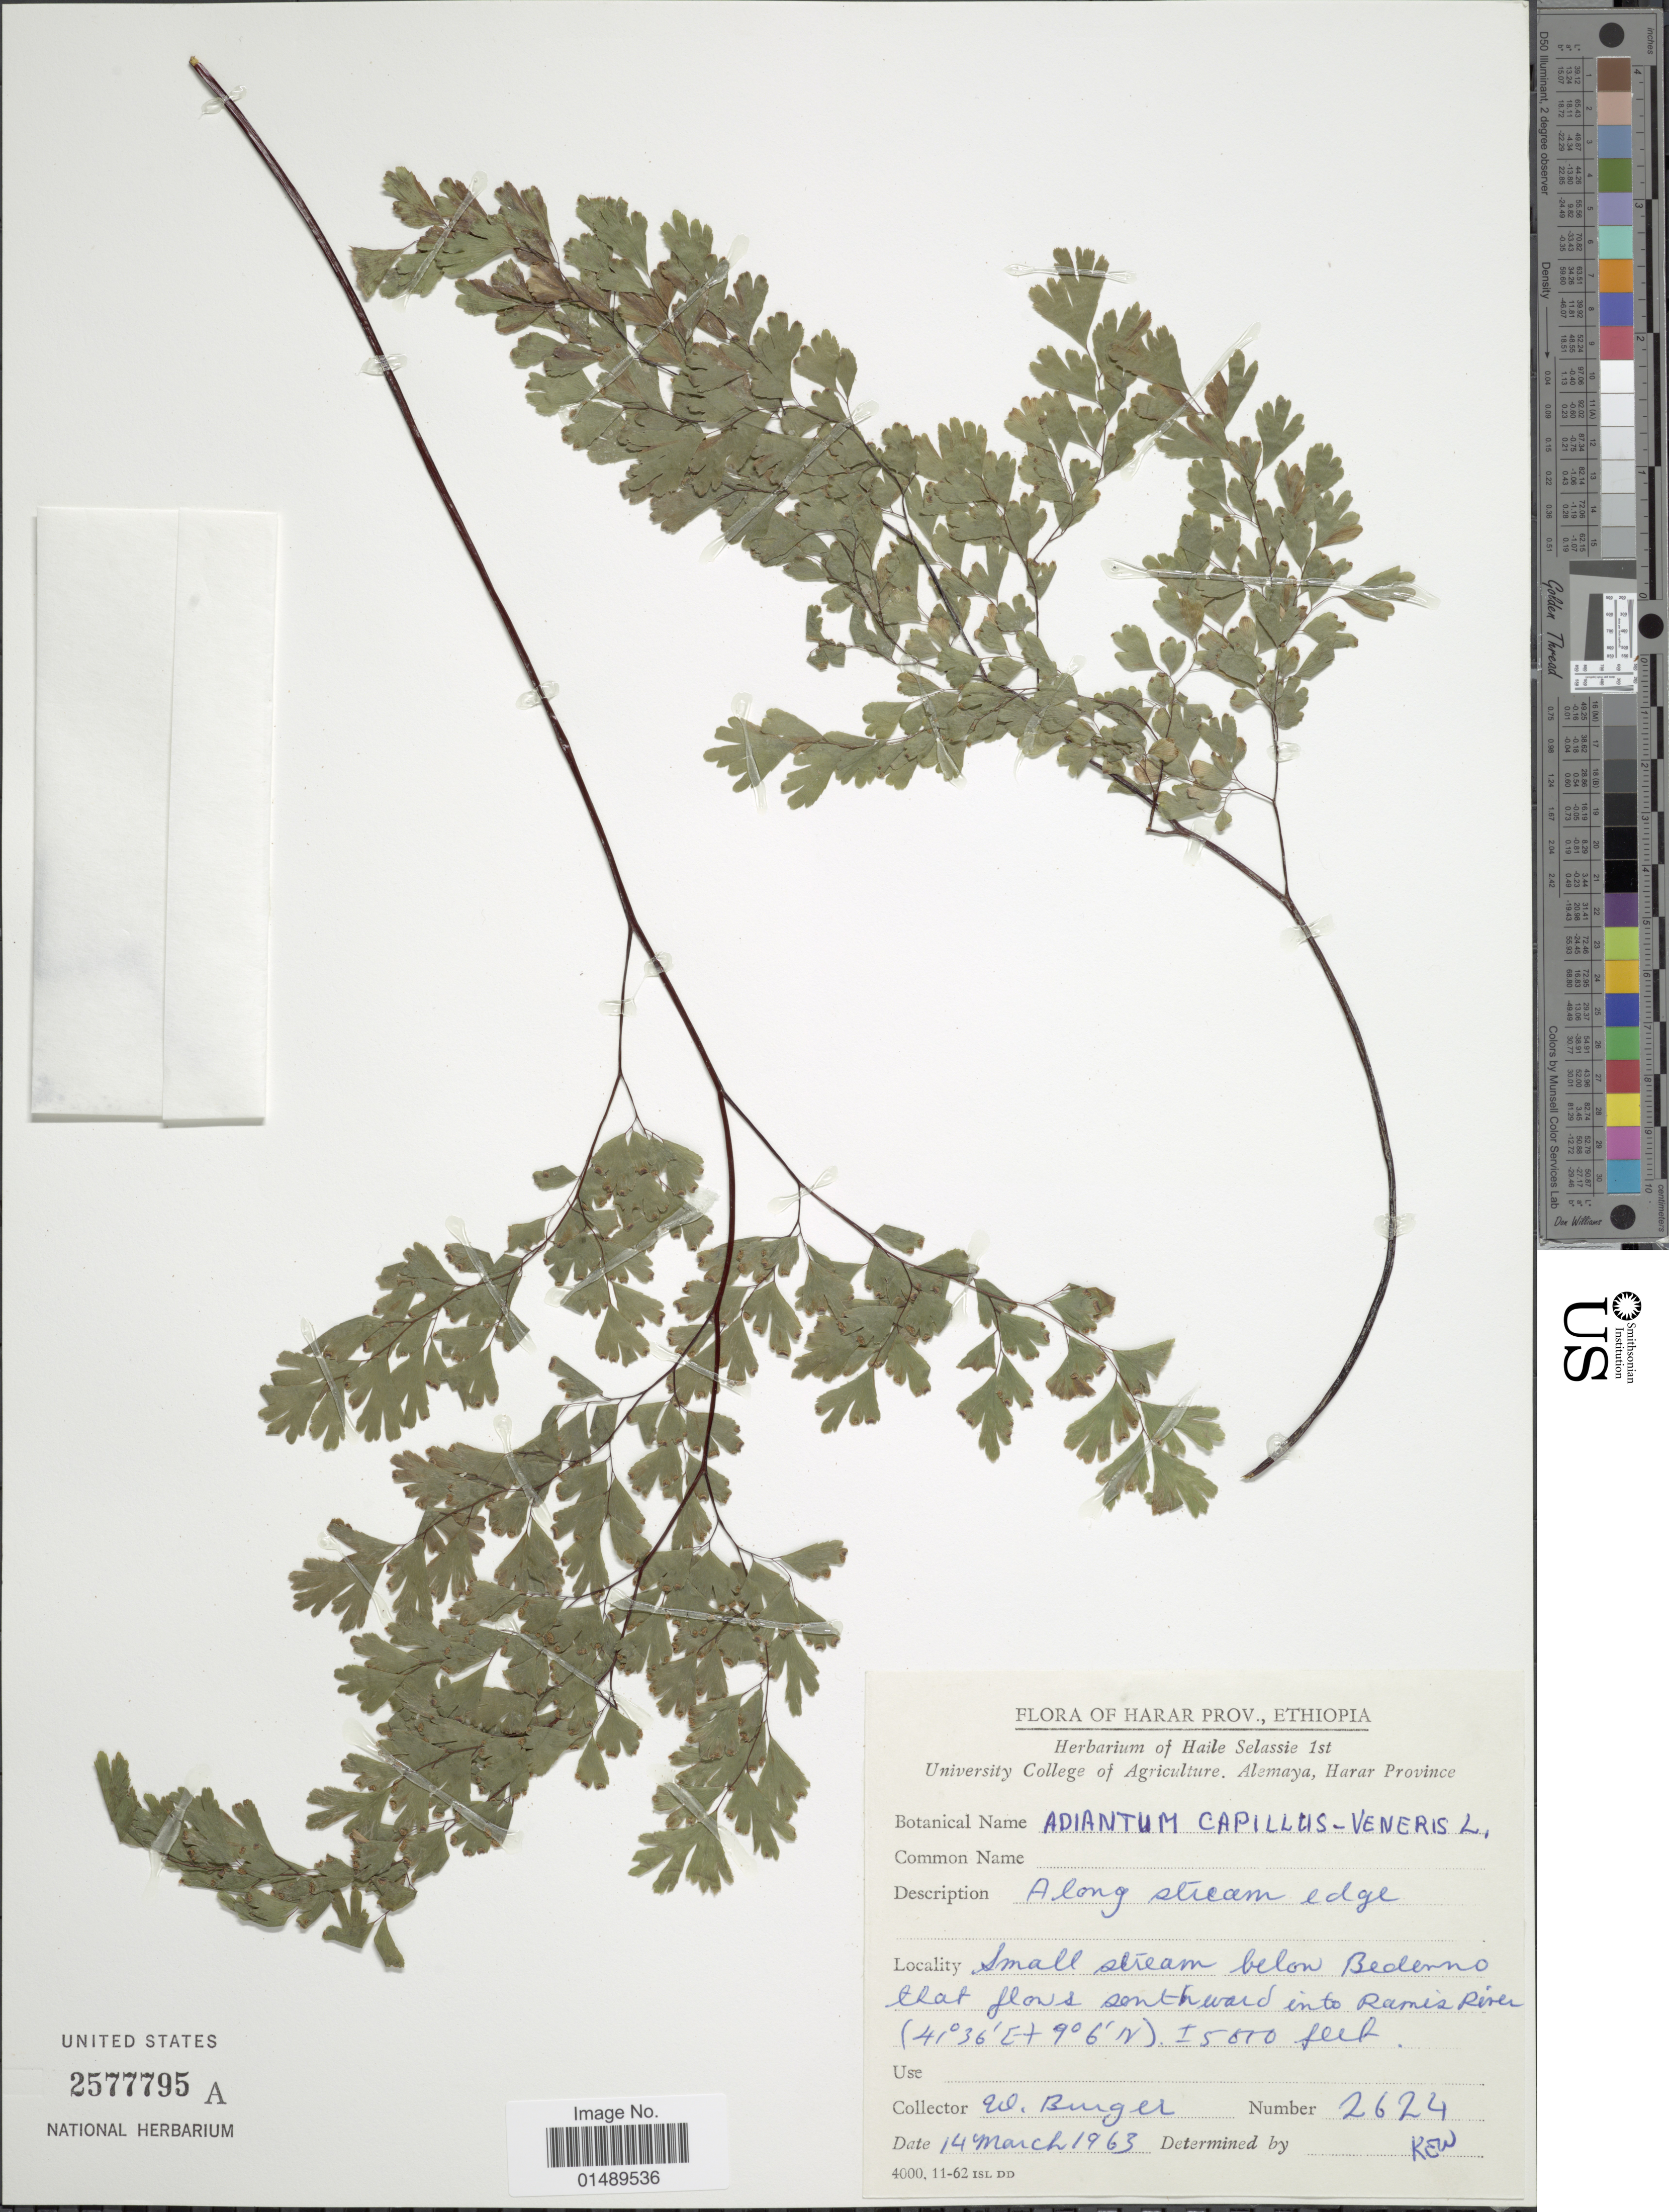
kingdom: Plantae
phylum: Tracheophyta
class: Polypodiopsida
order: Polypodiales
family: Pteridaceae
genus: Adiantum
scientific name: Adiantum capillus-veneris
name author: L.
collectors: W. Burger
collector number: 2624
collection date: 1963-03-14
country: Ethiopia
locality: Harar Prov, small stream below Bedenno that flows southward into Ramiz river [interpreted]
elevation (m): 1524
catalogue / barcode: US 2577795